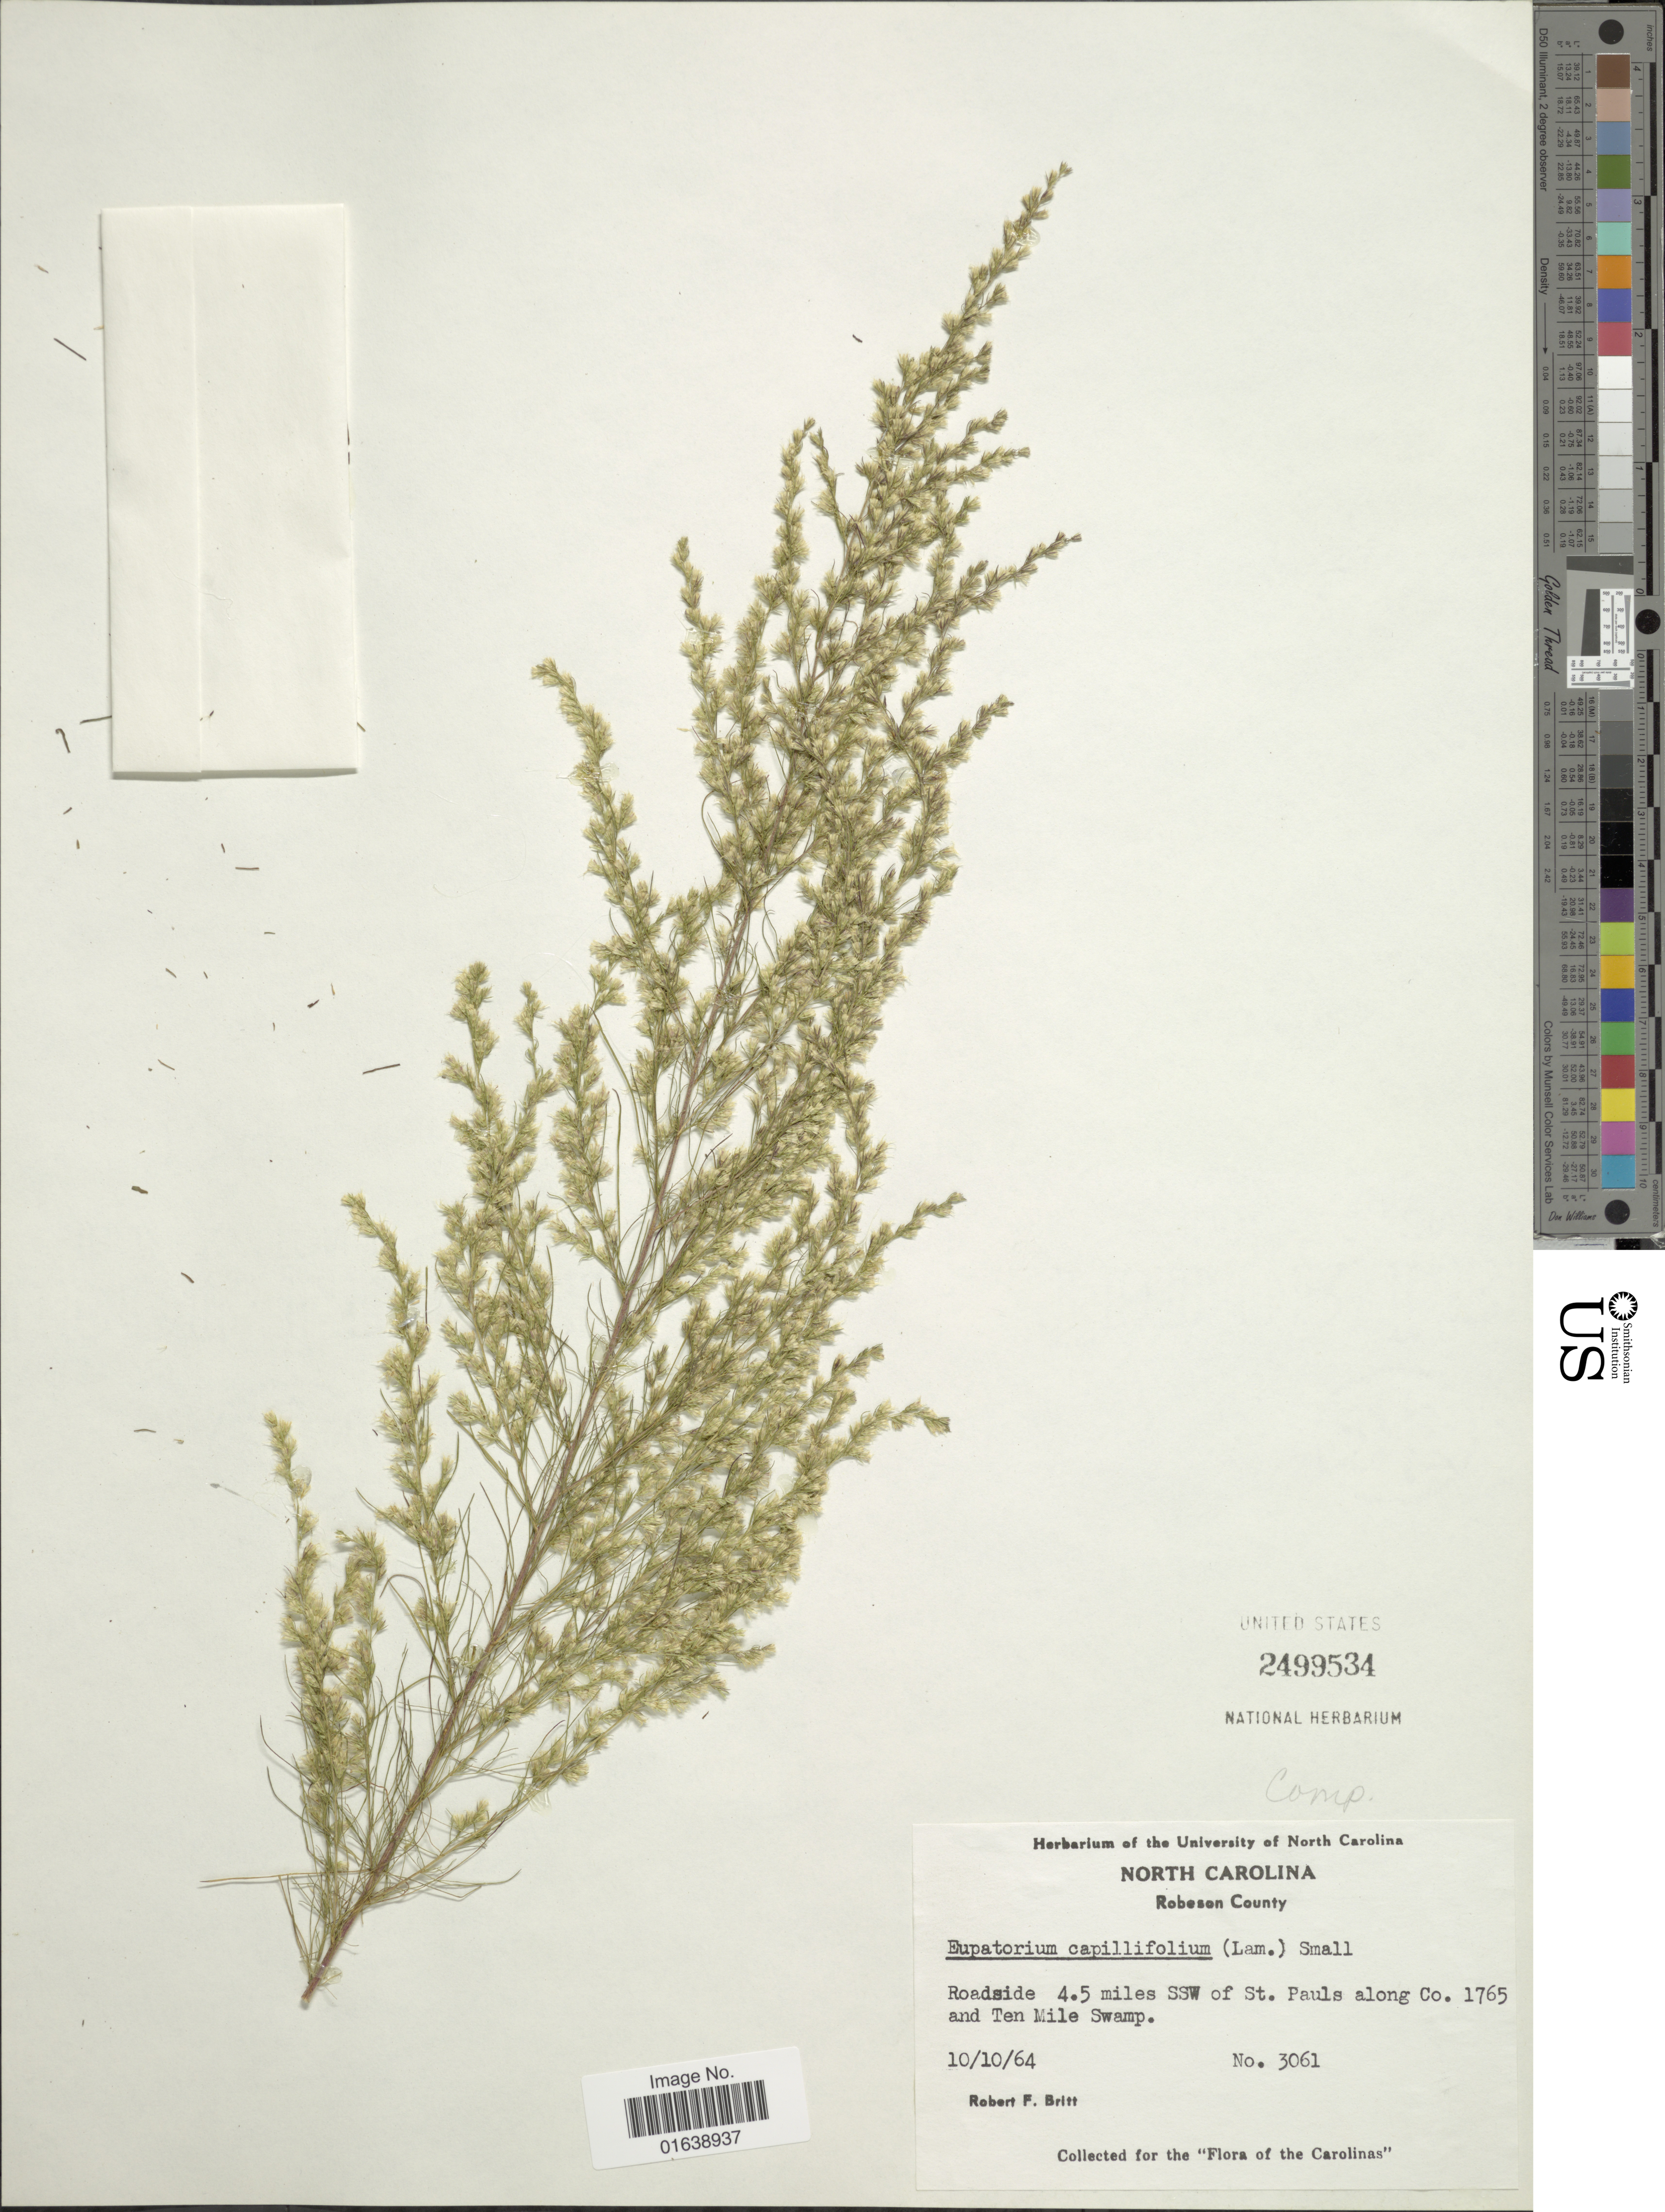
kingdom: Plantae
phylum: Tracheophyta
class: Magnoliopsida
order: Asterales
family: Asteraceae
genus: Eupatorium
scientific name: Eupatorium capillifolium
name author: (Lam.) Small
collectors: R. Britt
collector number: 3061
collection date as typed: Transcribed d/m/y: 10/10/64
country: United States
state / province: North Carolina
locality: North Carolina. Robeson County. Roadside 4.5 miles SSW of St. Pauls along Co. 1765 and Ten mile Swamp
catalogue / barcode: US 2499534